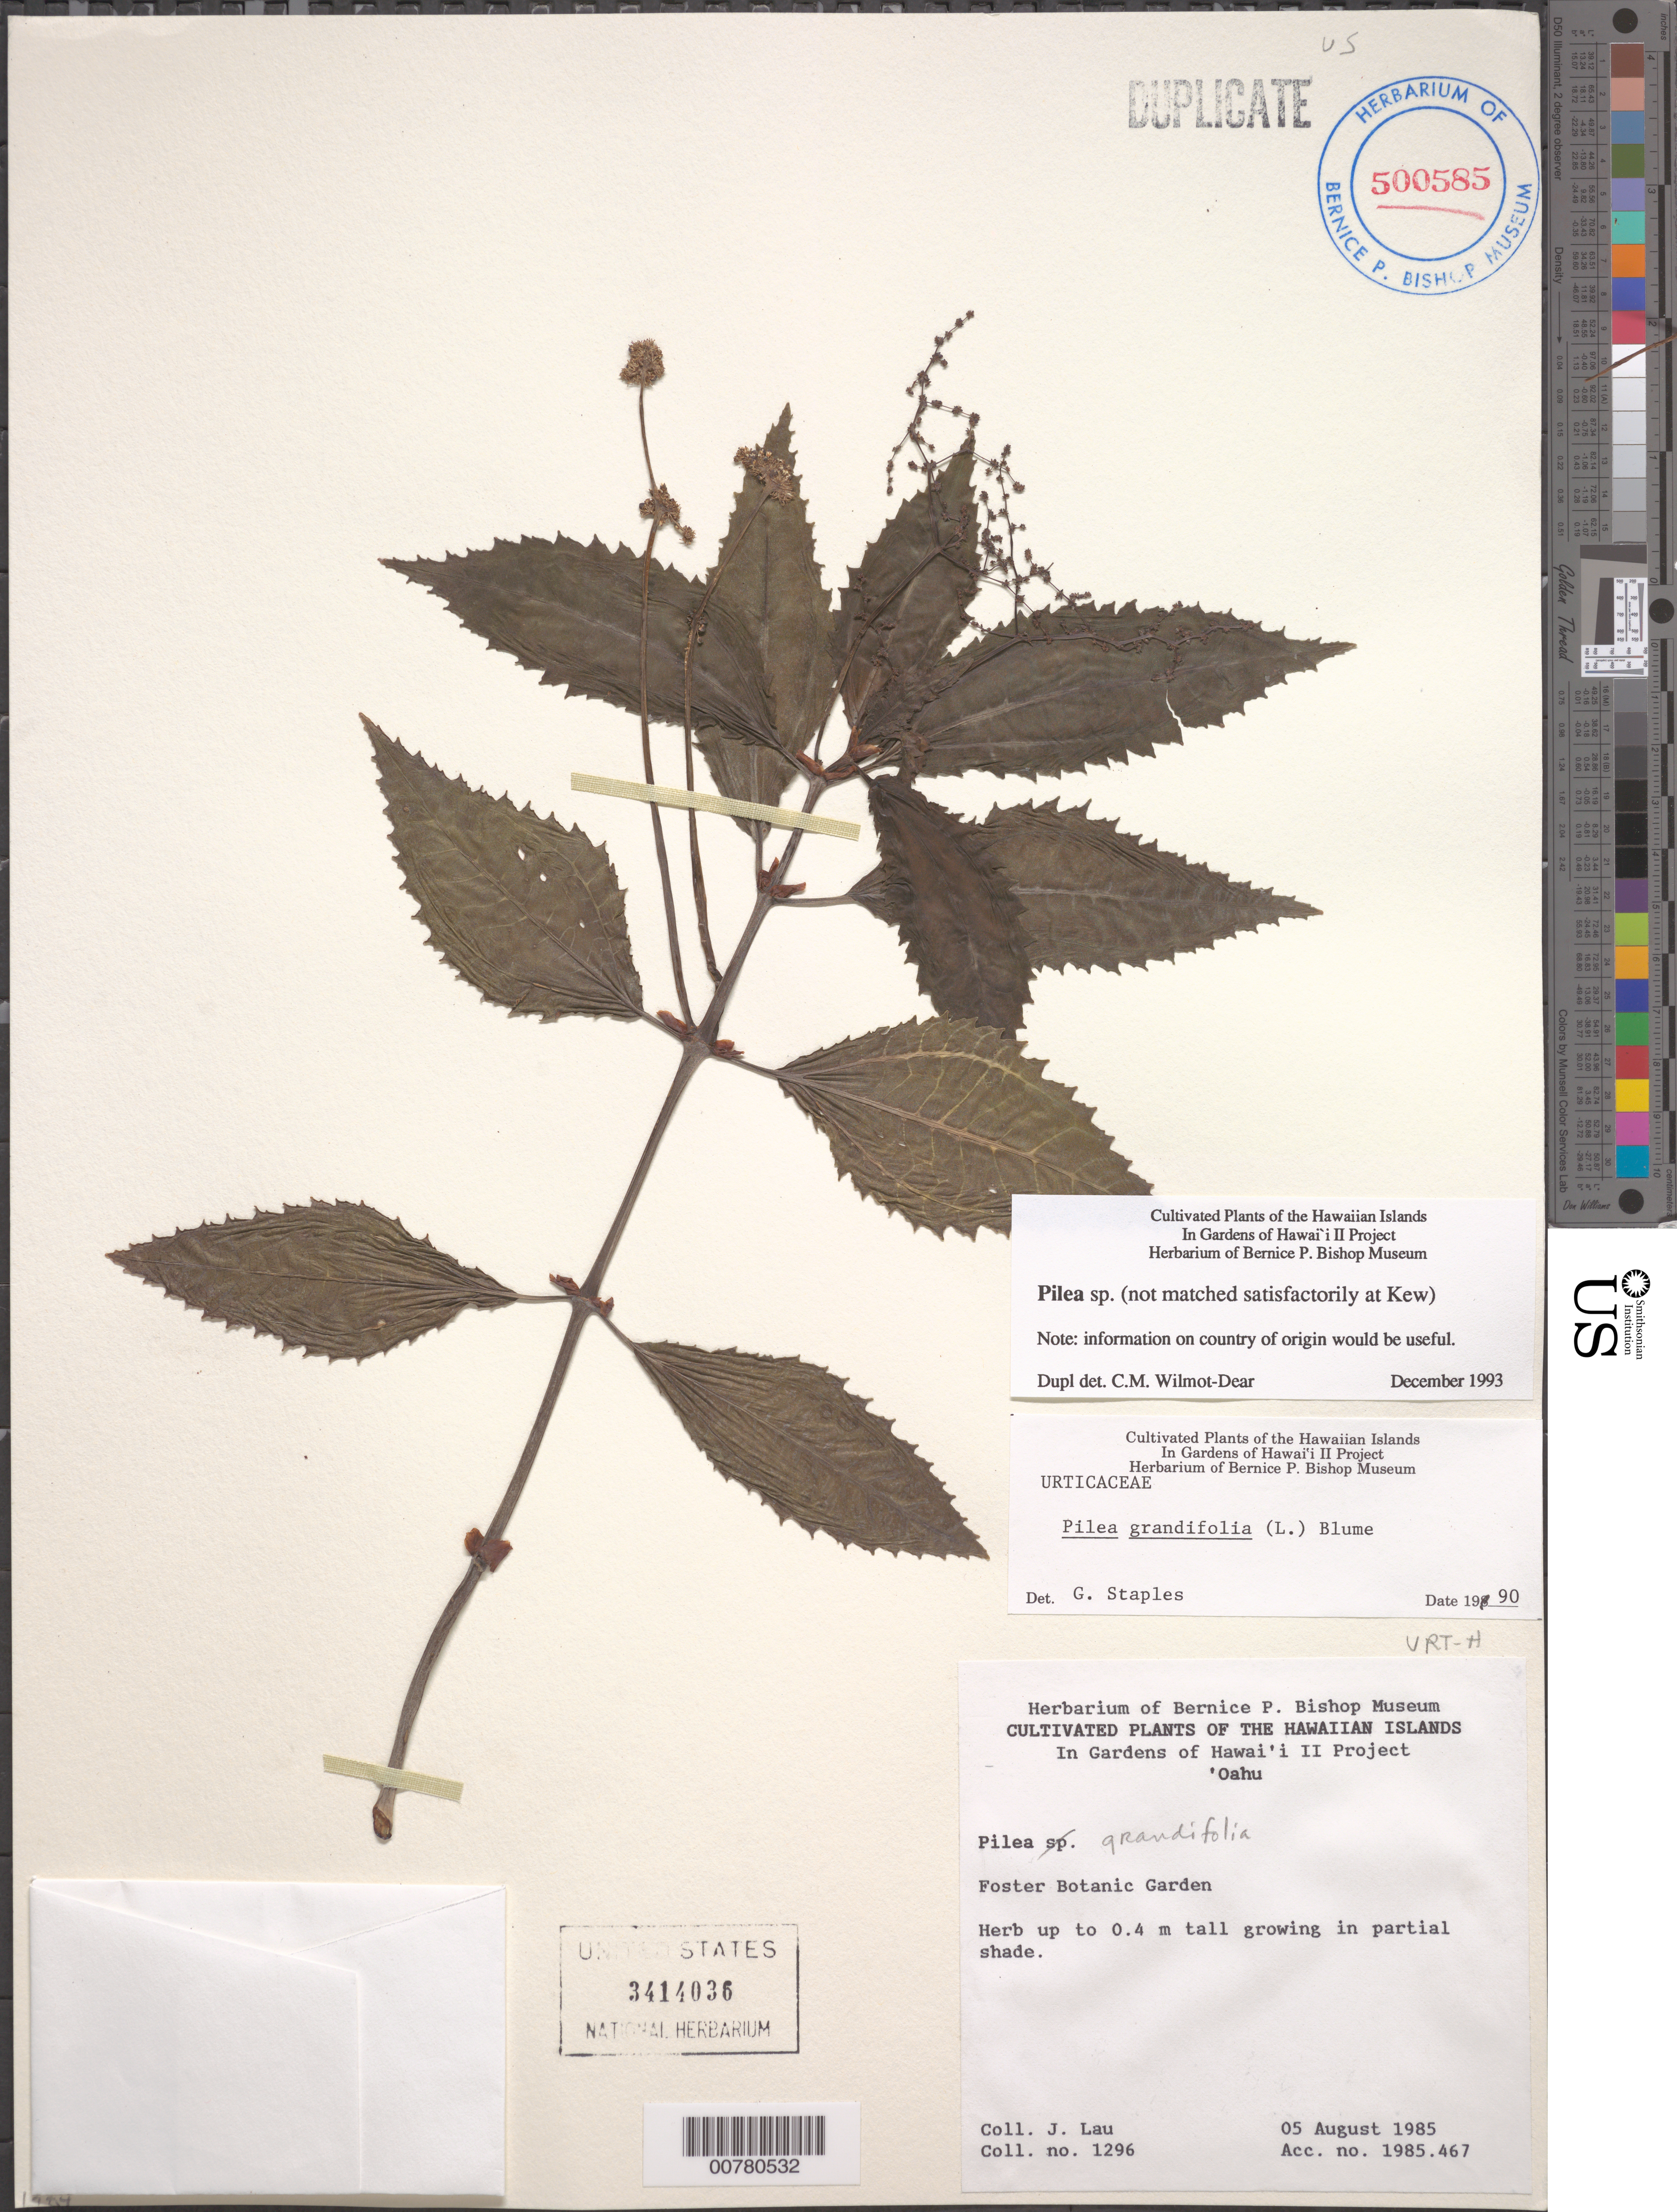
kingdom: Plantae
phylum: Tracheophyta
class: Magnoliopsida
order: Rosales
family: Urticaceae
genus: Pilea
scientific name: Pilea sp.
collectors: J. Lau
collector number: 1296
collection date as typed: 5 Aug 1985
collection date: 1985-08-05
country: United States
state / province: Hawaii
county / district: Honolulu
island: Oahu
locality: Foster Botanic Garden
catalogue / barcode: US 3414036